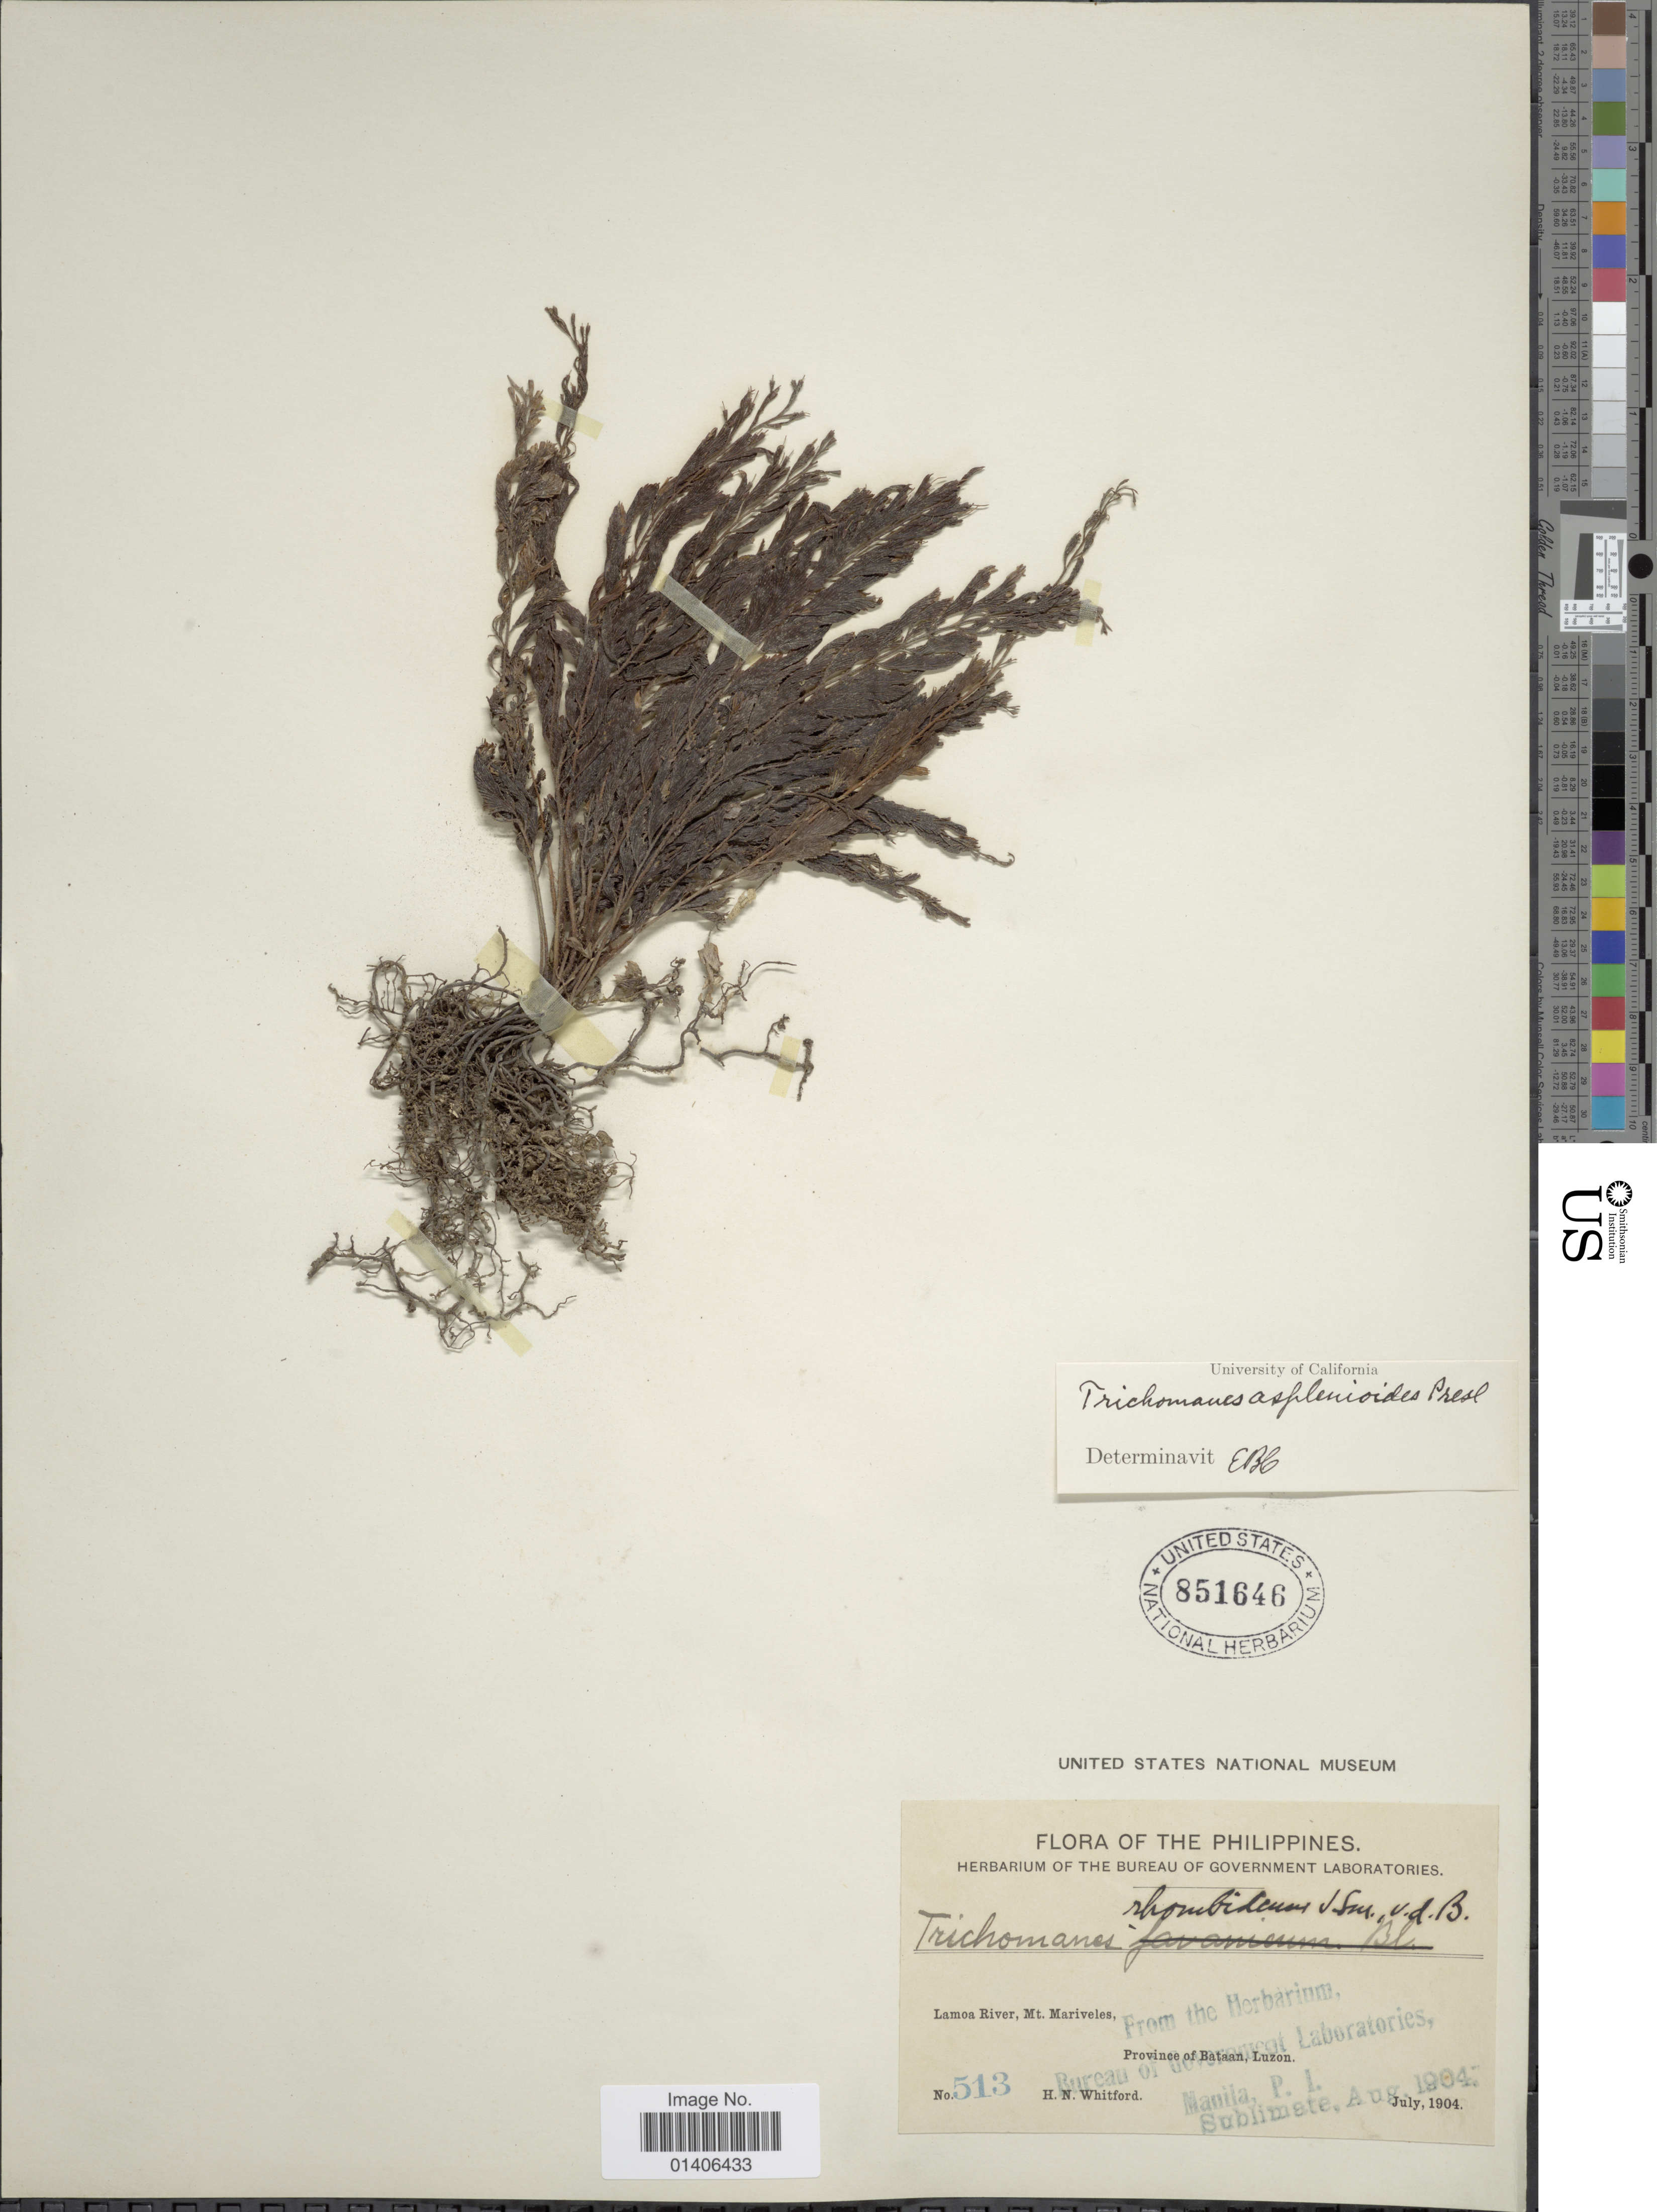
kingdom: Plantae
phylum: Tracheophyta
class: Polypodiopsida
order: Hymenophyllales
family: Hymenophyllaceae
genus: Cephalomanes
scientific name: Cephalomanes javanicum var. asplenoides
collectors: H. N. Whitford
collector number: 513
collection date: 1904-07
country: Philippines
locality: Lamao River, Mt Mariveles, province of Bataan, Luzon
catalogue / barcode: US 851646